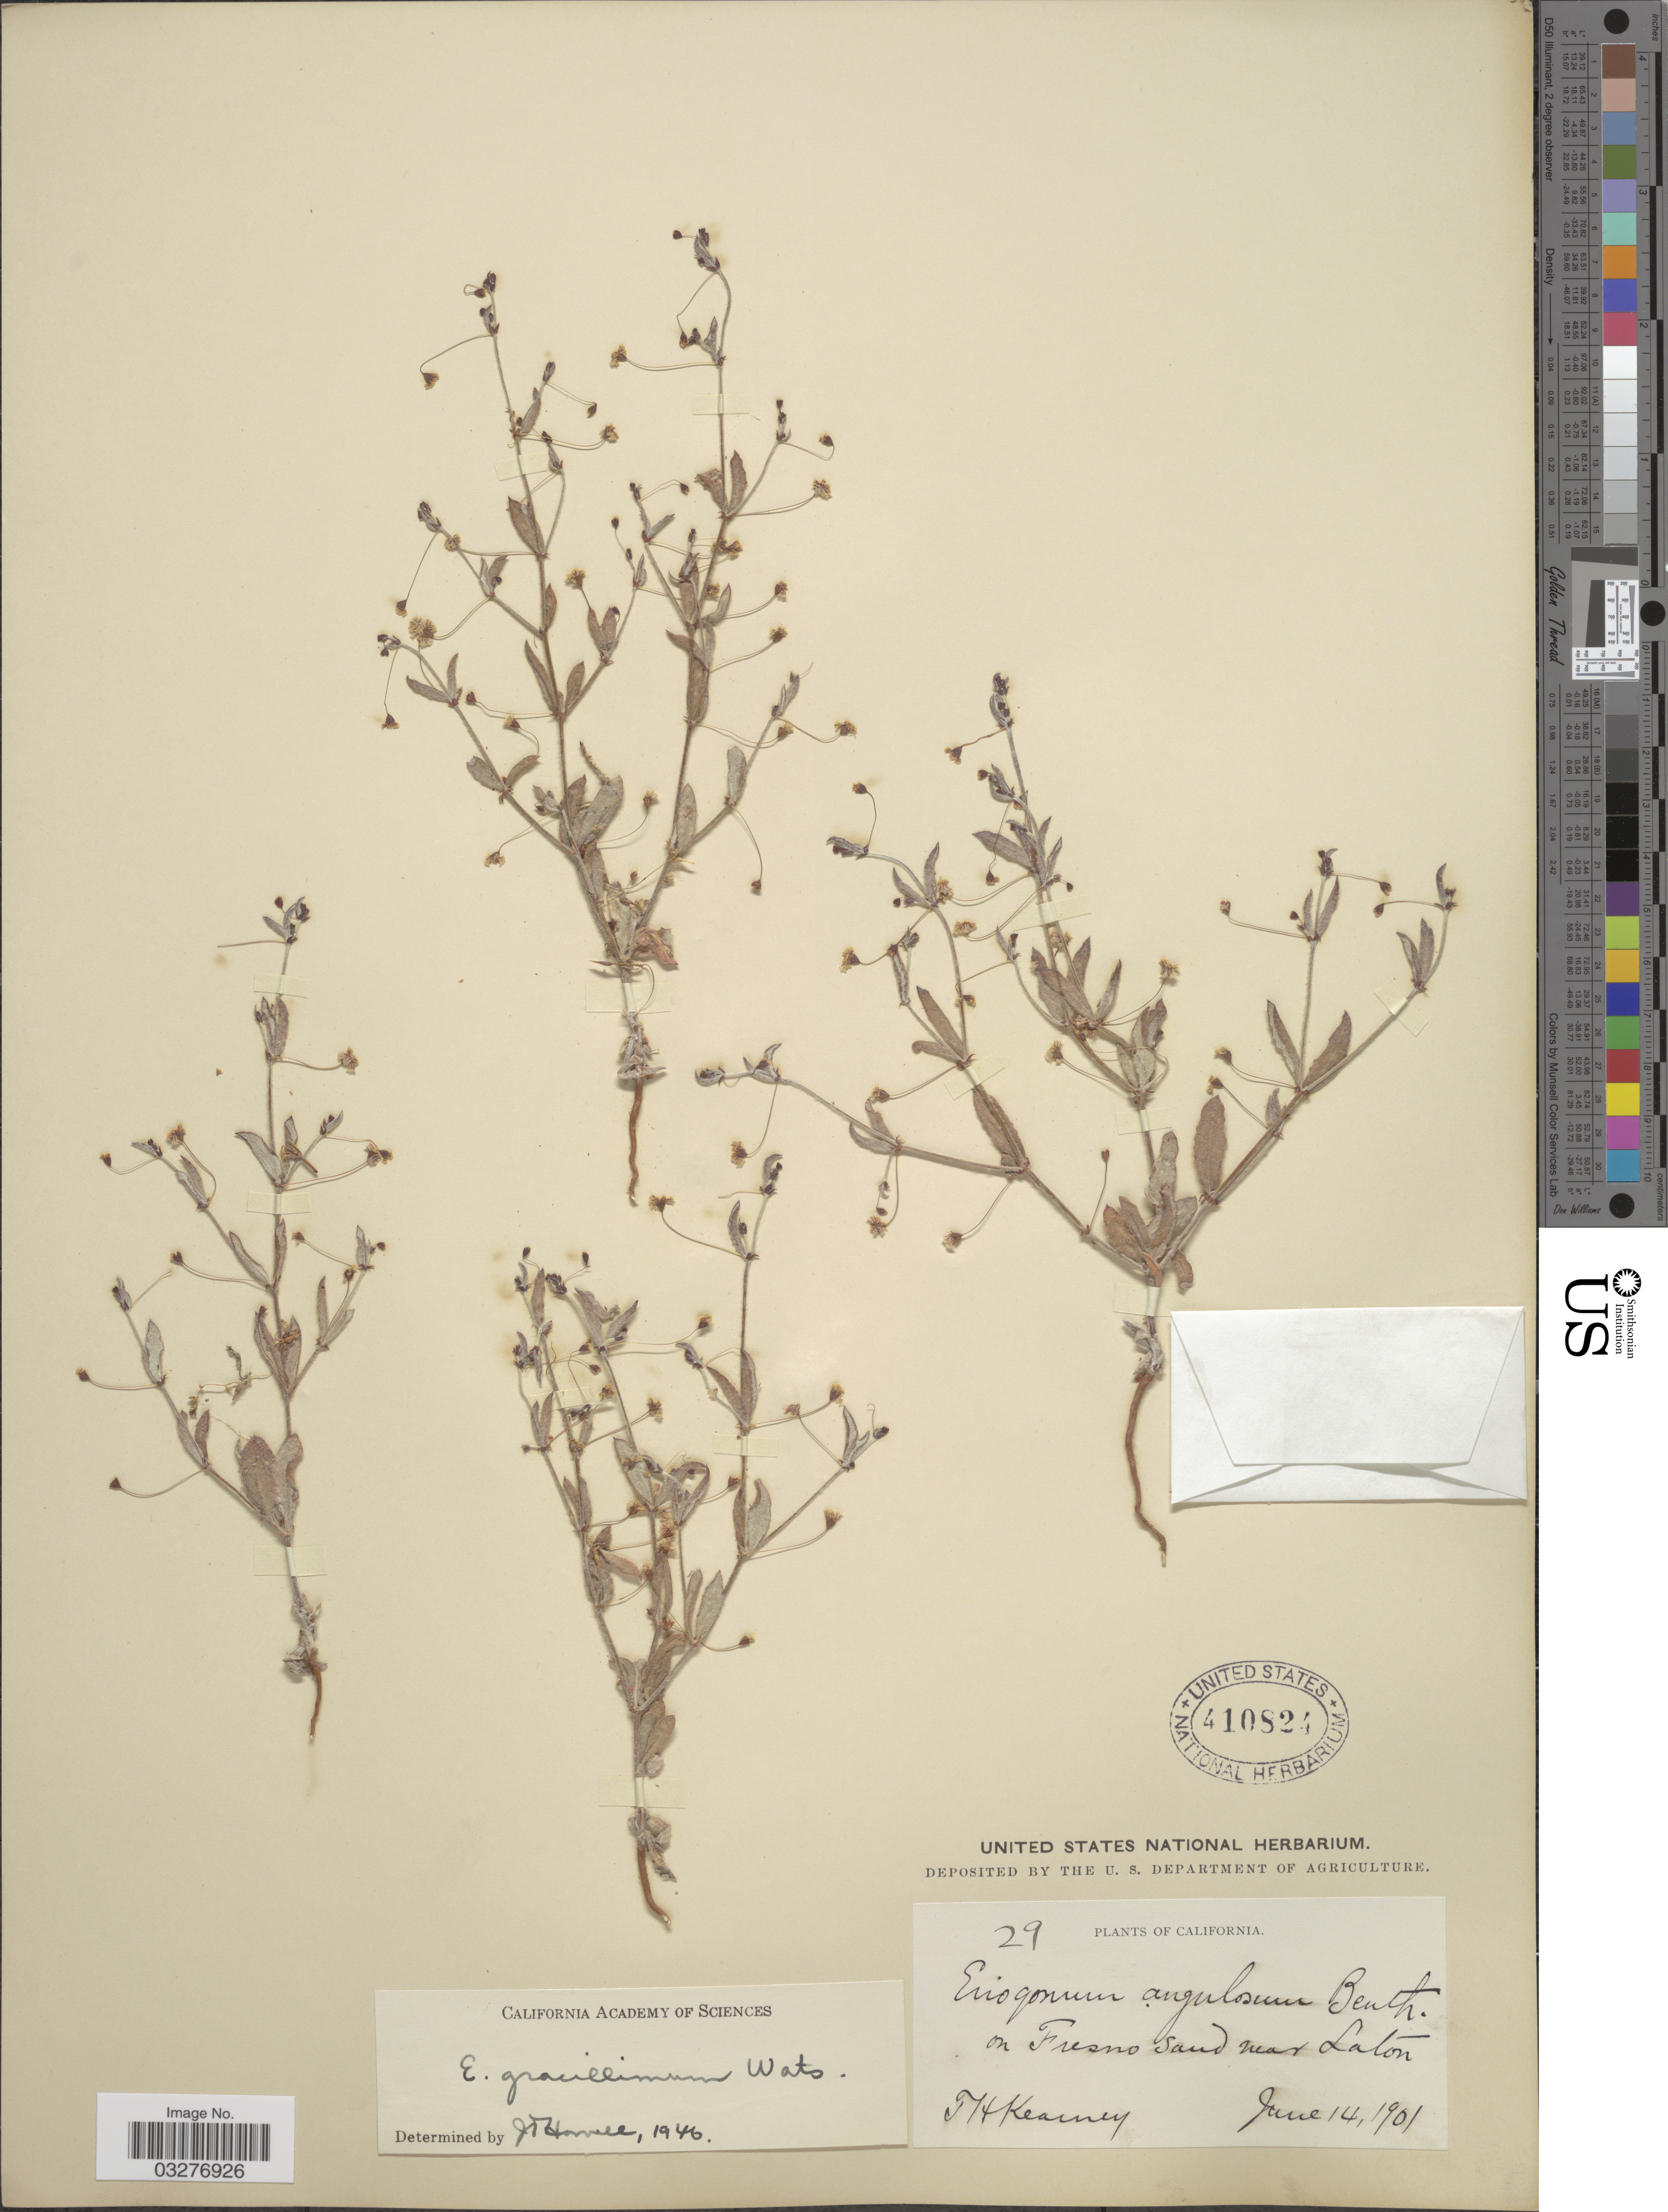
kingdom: Plantae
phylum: Tracheophyta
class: Magnoliopsida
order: Caryophyllales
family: Polygonaceae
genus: Eriogonum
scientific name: Eriogonum gracillimum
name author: S. Watson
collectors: T. H. Kearney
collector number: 29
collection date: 1901-06-14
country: United States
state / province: California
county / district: Fresno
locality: On Fresno sand near Laton.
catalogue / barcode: US 410824